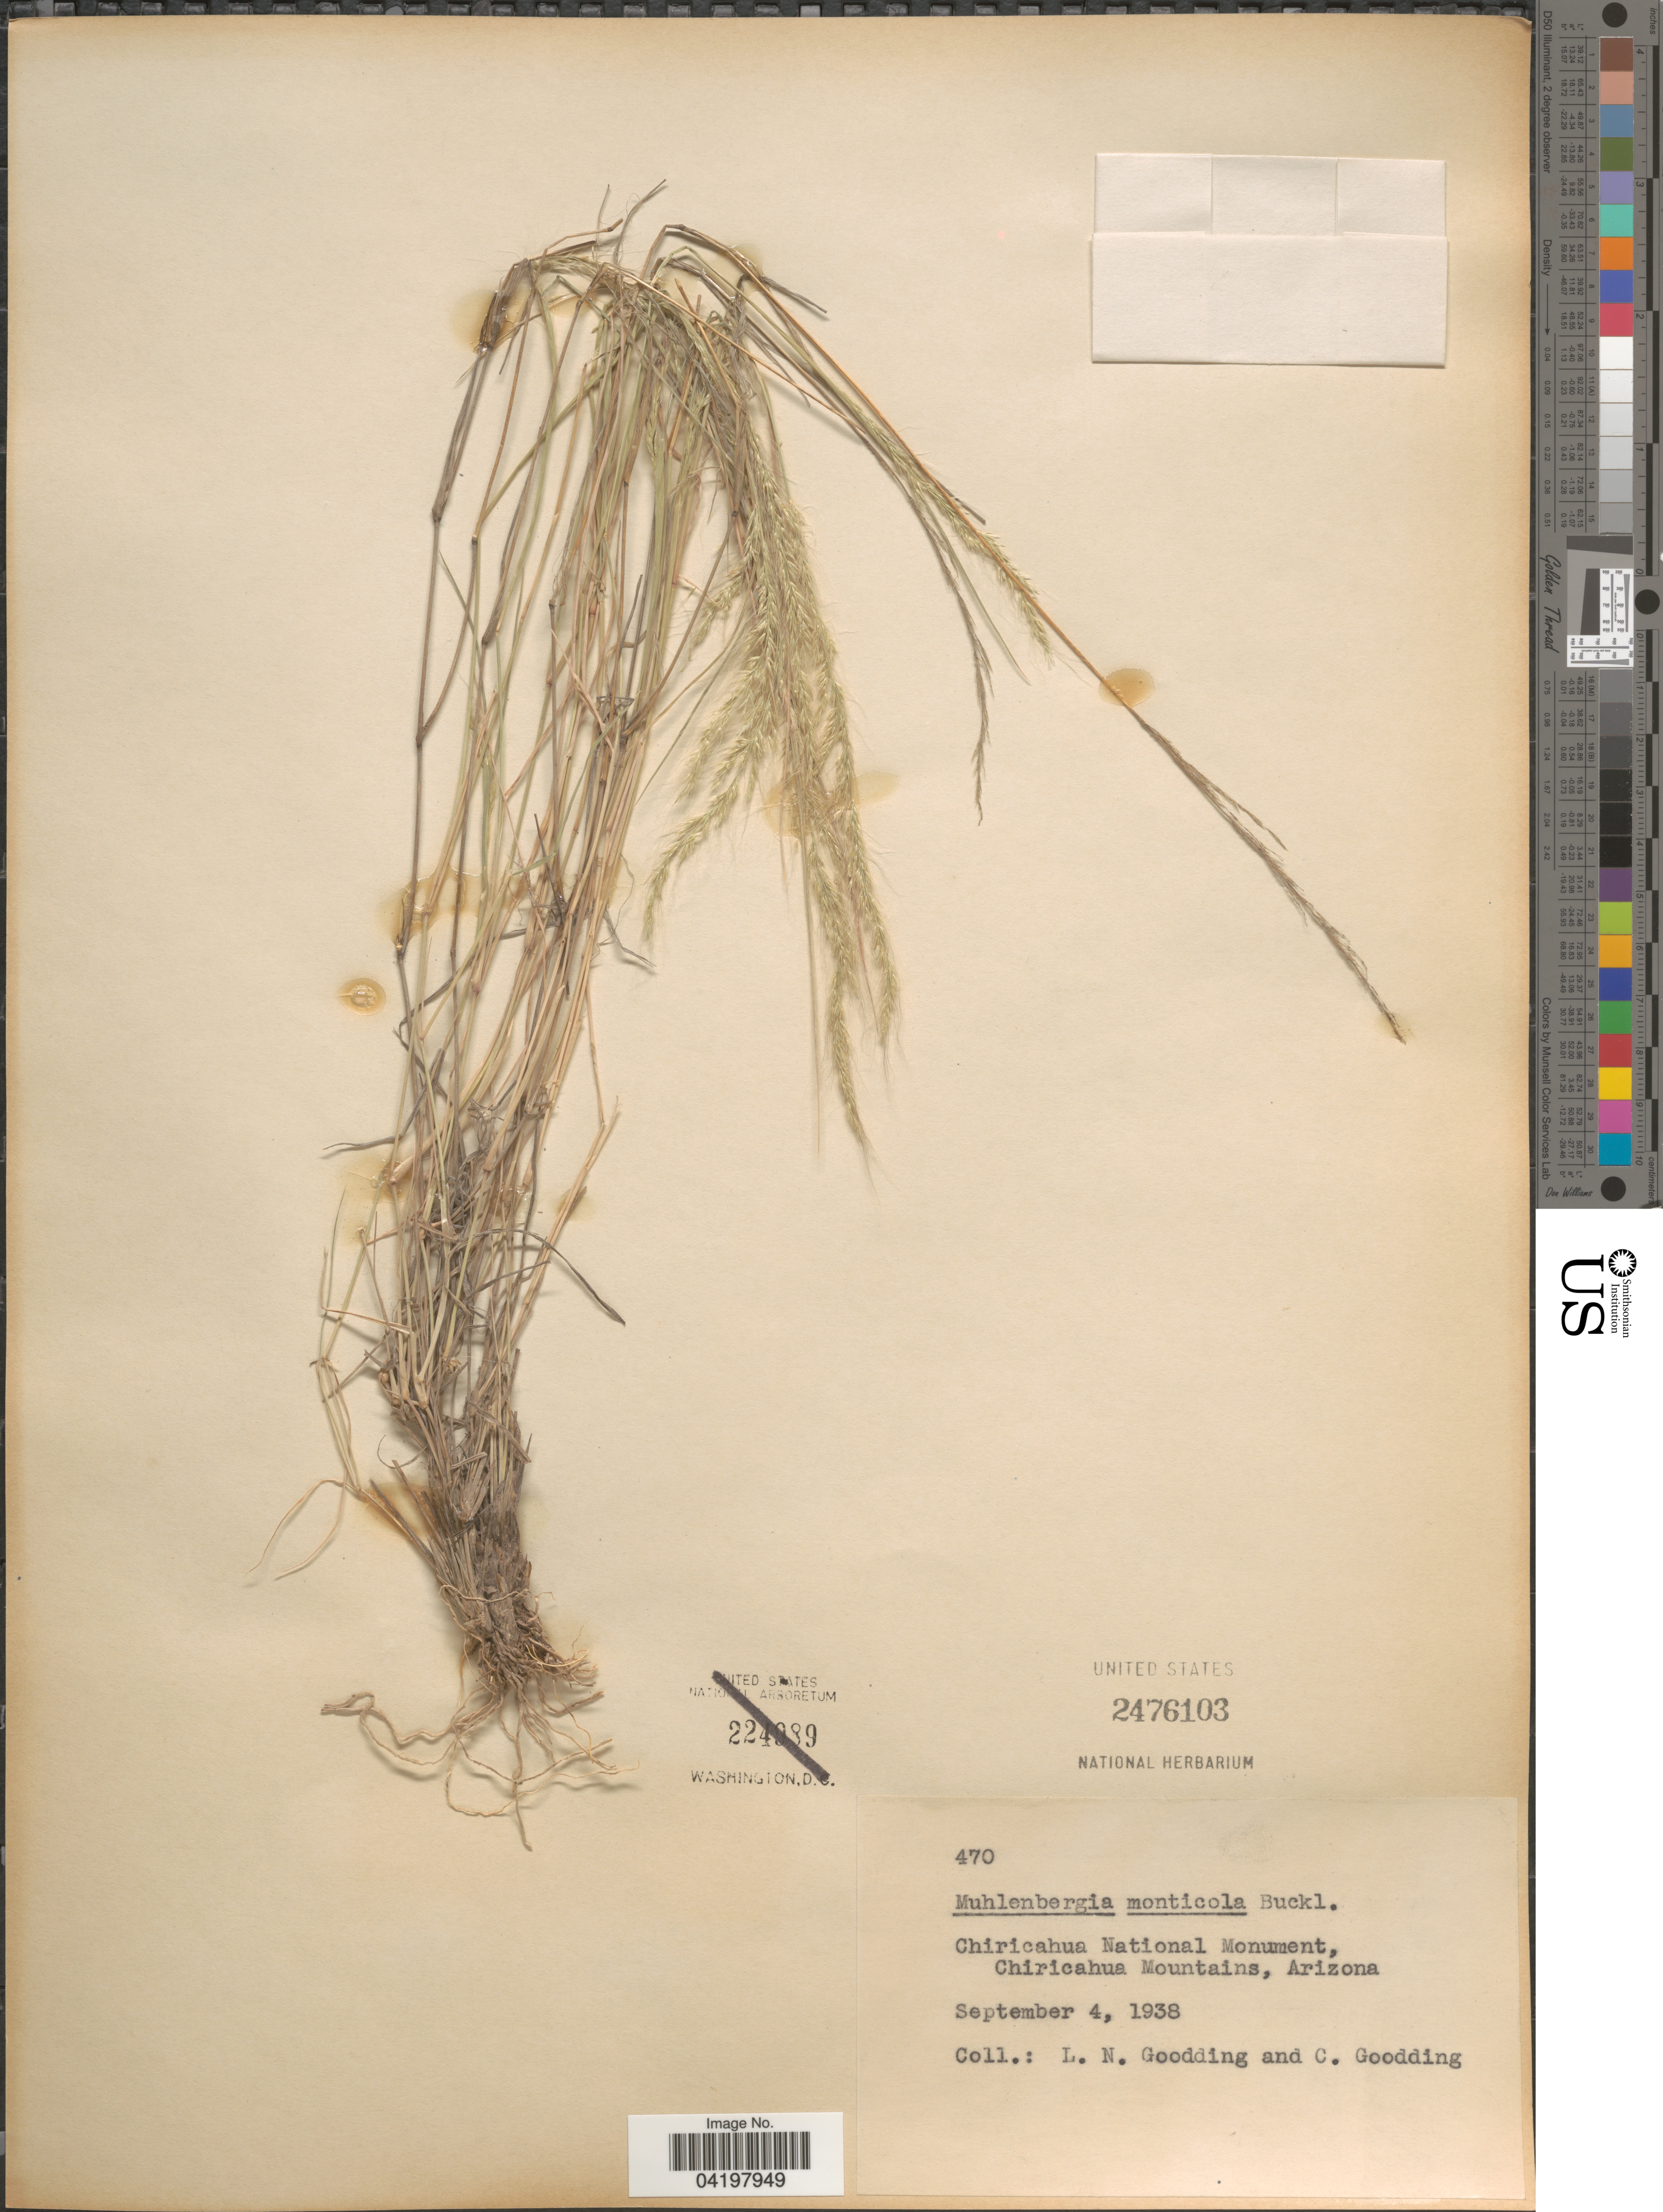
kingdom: Plantae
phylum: Tracheophyta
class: Liliopsida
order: Poales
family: Poaceae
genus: Muhlenbergia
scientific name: Muhlenbergia tenuifolia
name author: (Kunth) Kunth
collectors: L. N. Goodding & C. Goodding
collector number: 470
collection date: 1938-09-04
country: United States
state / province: Arizona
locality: Chiricahua National Monument, Chiricahua Mountains.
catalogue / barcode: US 2476103